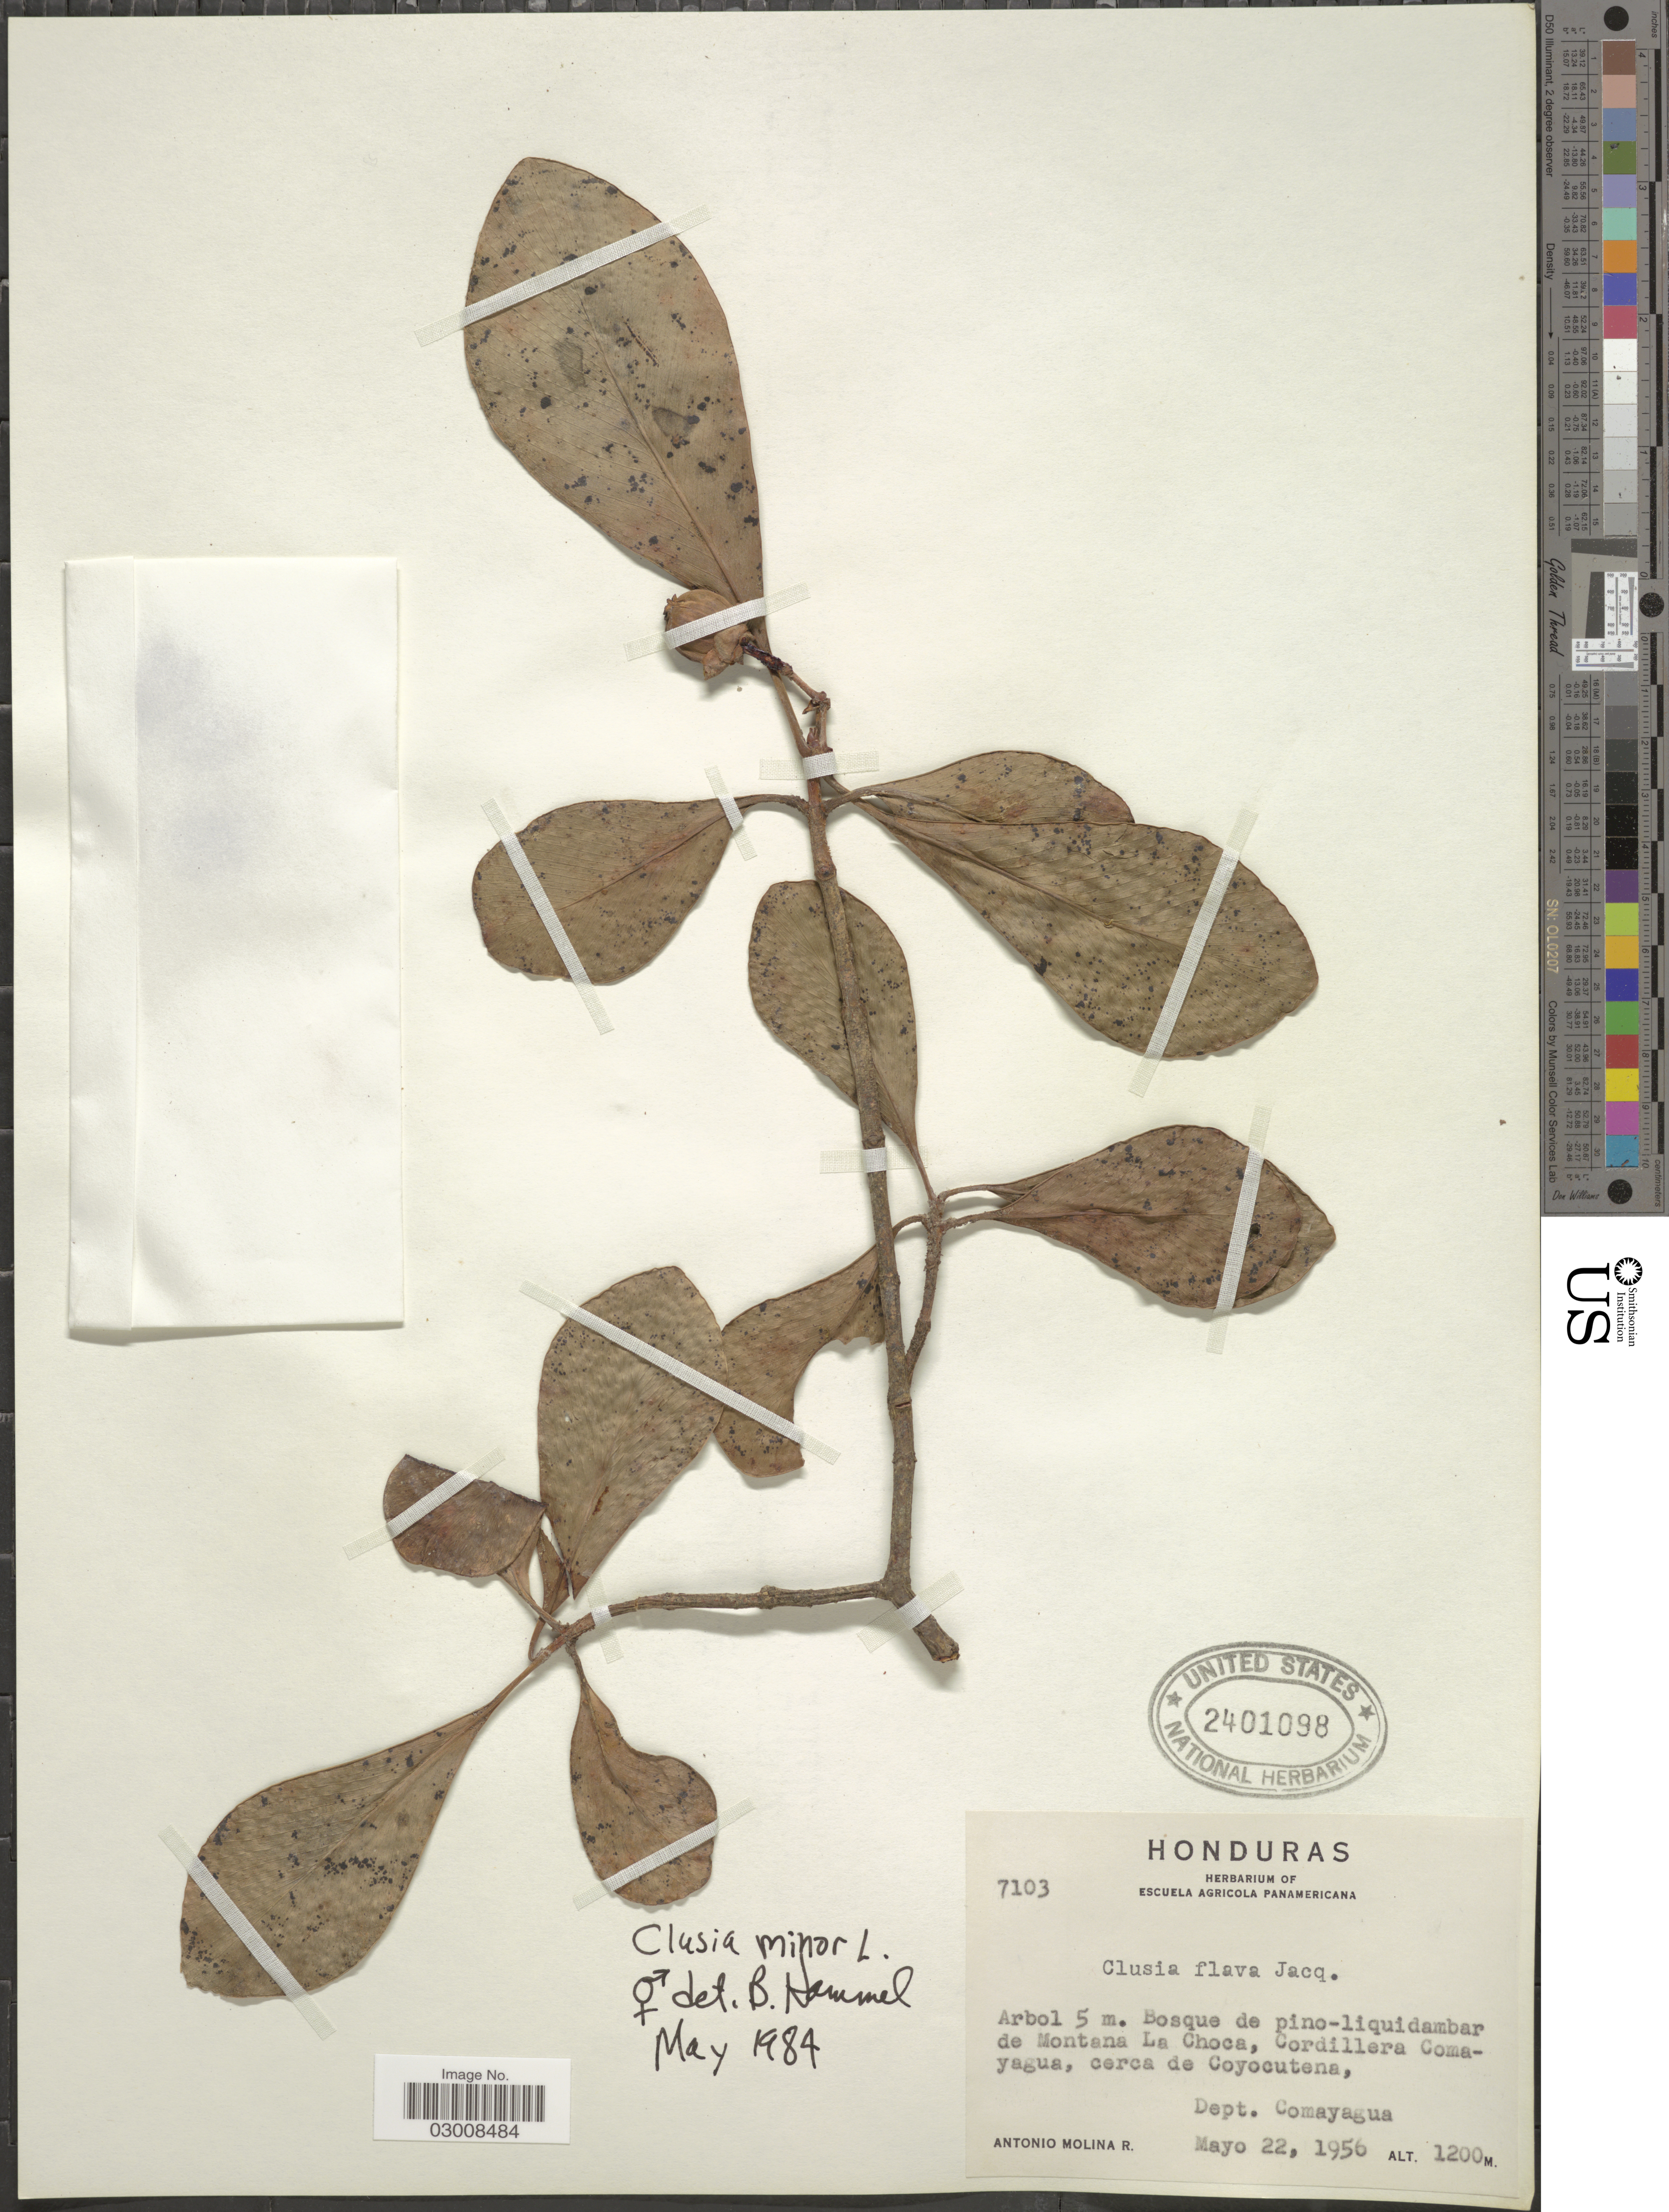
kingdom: Plantae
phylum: Tracheophyta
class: Magnoliopsida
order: Malpighiales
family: Clusiaceae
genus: Clusia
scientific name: Clusia minor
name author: L.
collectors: A. Molina R.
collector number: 7103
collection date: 1956-05-22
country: Honduras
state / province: Comayagua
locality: Bosque de pino-liquidambar de Montana La Choca, Cordillera Comayagua, cerca de Coyocutena, Dept. Comayagua.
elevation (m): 1200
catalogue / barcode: US 2401098